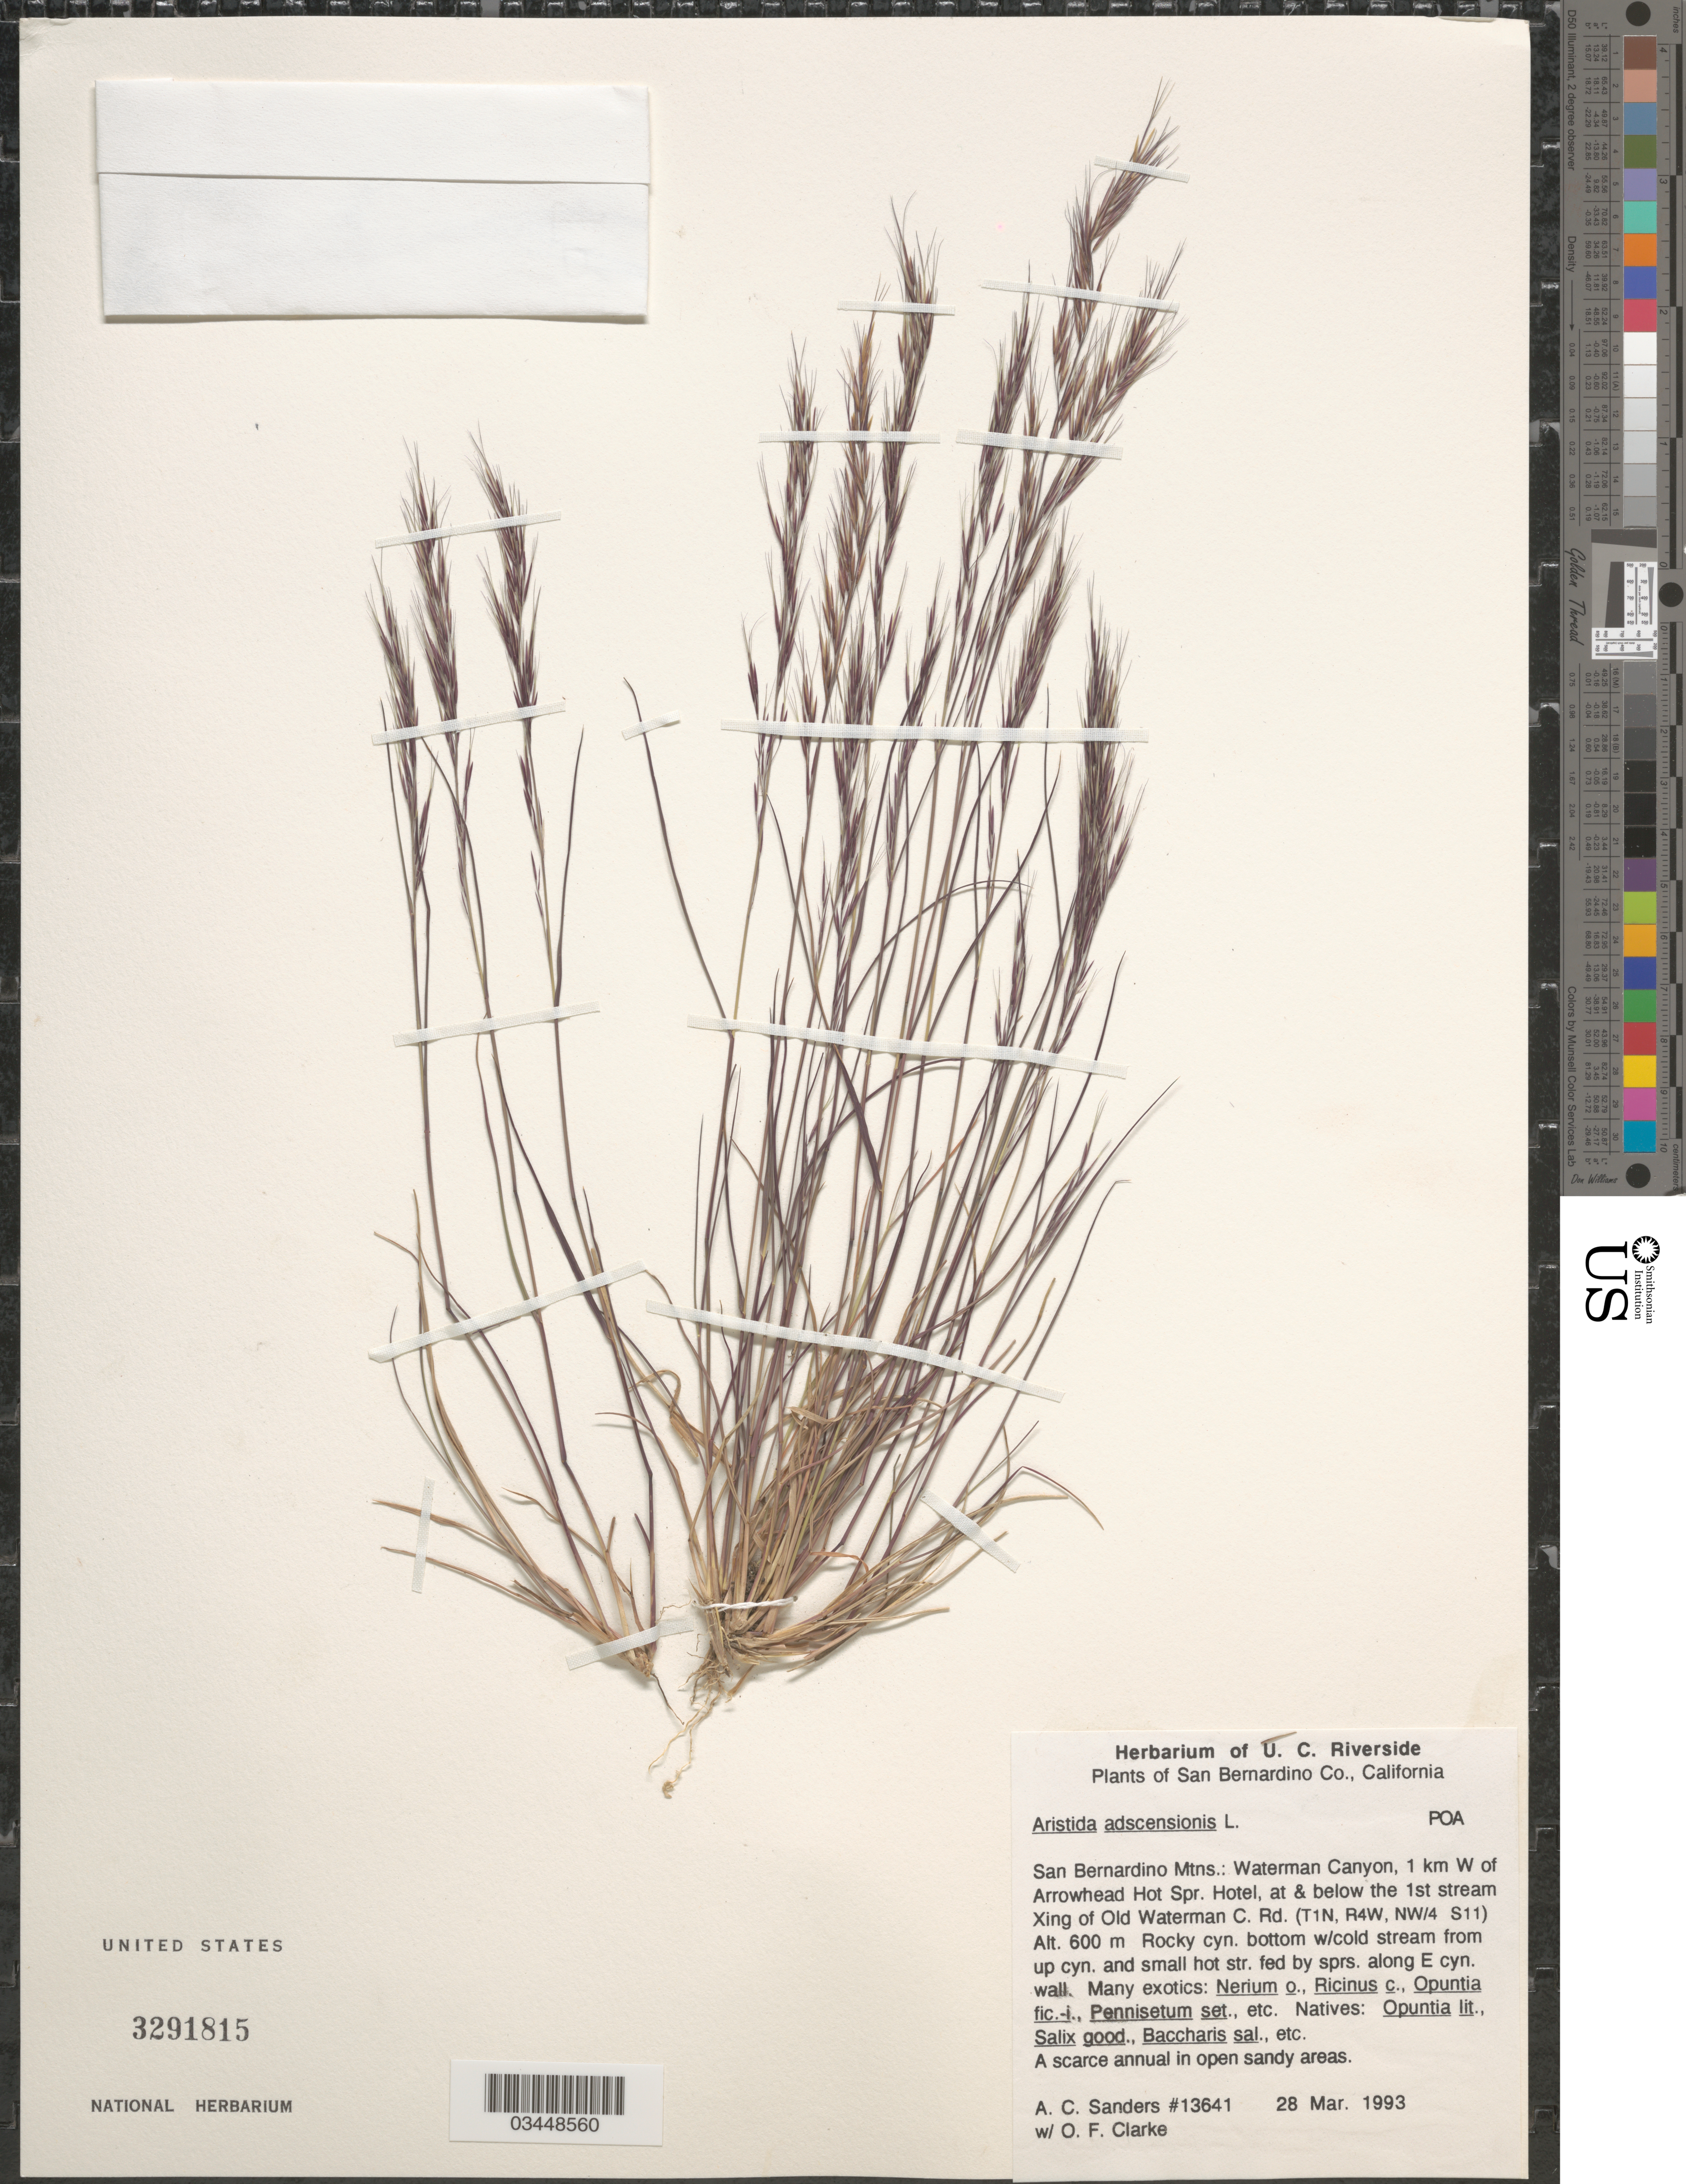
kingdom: Plantae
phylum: Tracheophyta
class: Liliopsida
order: Poales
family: Poaceae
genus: Aristida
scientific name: Aristida adscensionis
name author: L.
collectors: A. Sanders & O. F. Clarke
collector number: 13641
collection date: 1993-03-28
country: United States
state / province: California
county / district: San Bernardino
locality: San Bernardino Co. San Bernardino Mtns.: Waterman Canyon, 1 km W of Arrowhead Hot Spr. Hotel, at & below the 1st stream Xing of Old Waterman C. Rd. (T1N, R4W, NW/4 S11).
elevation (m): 600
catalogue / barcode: US 3291815